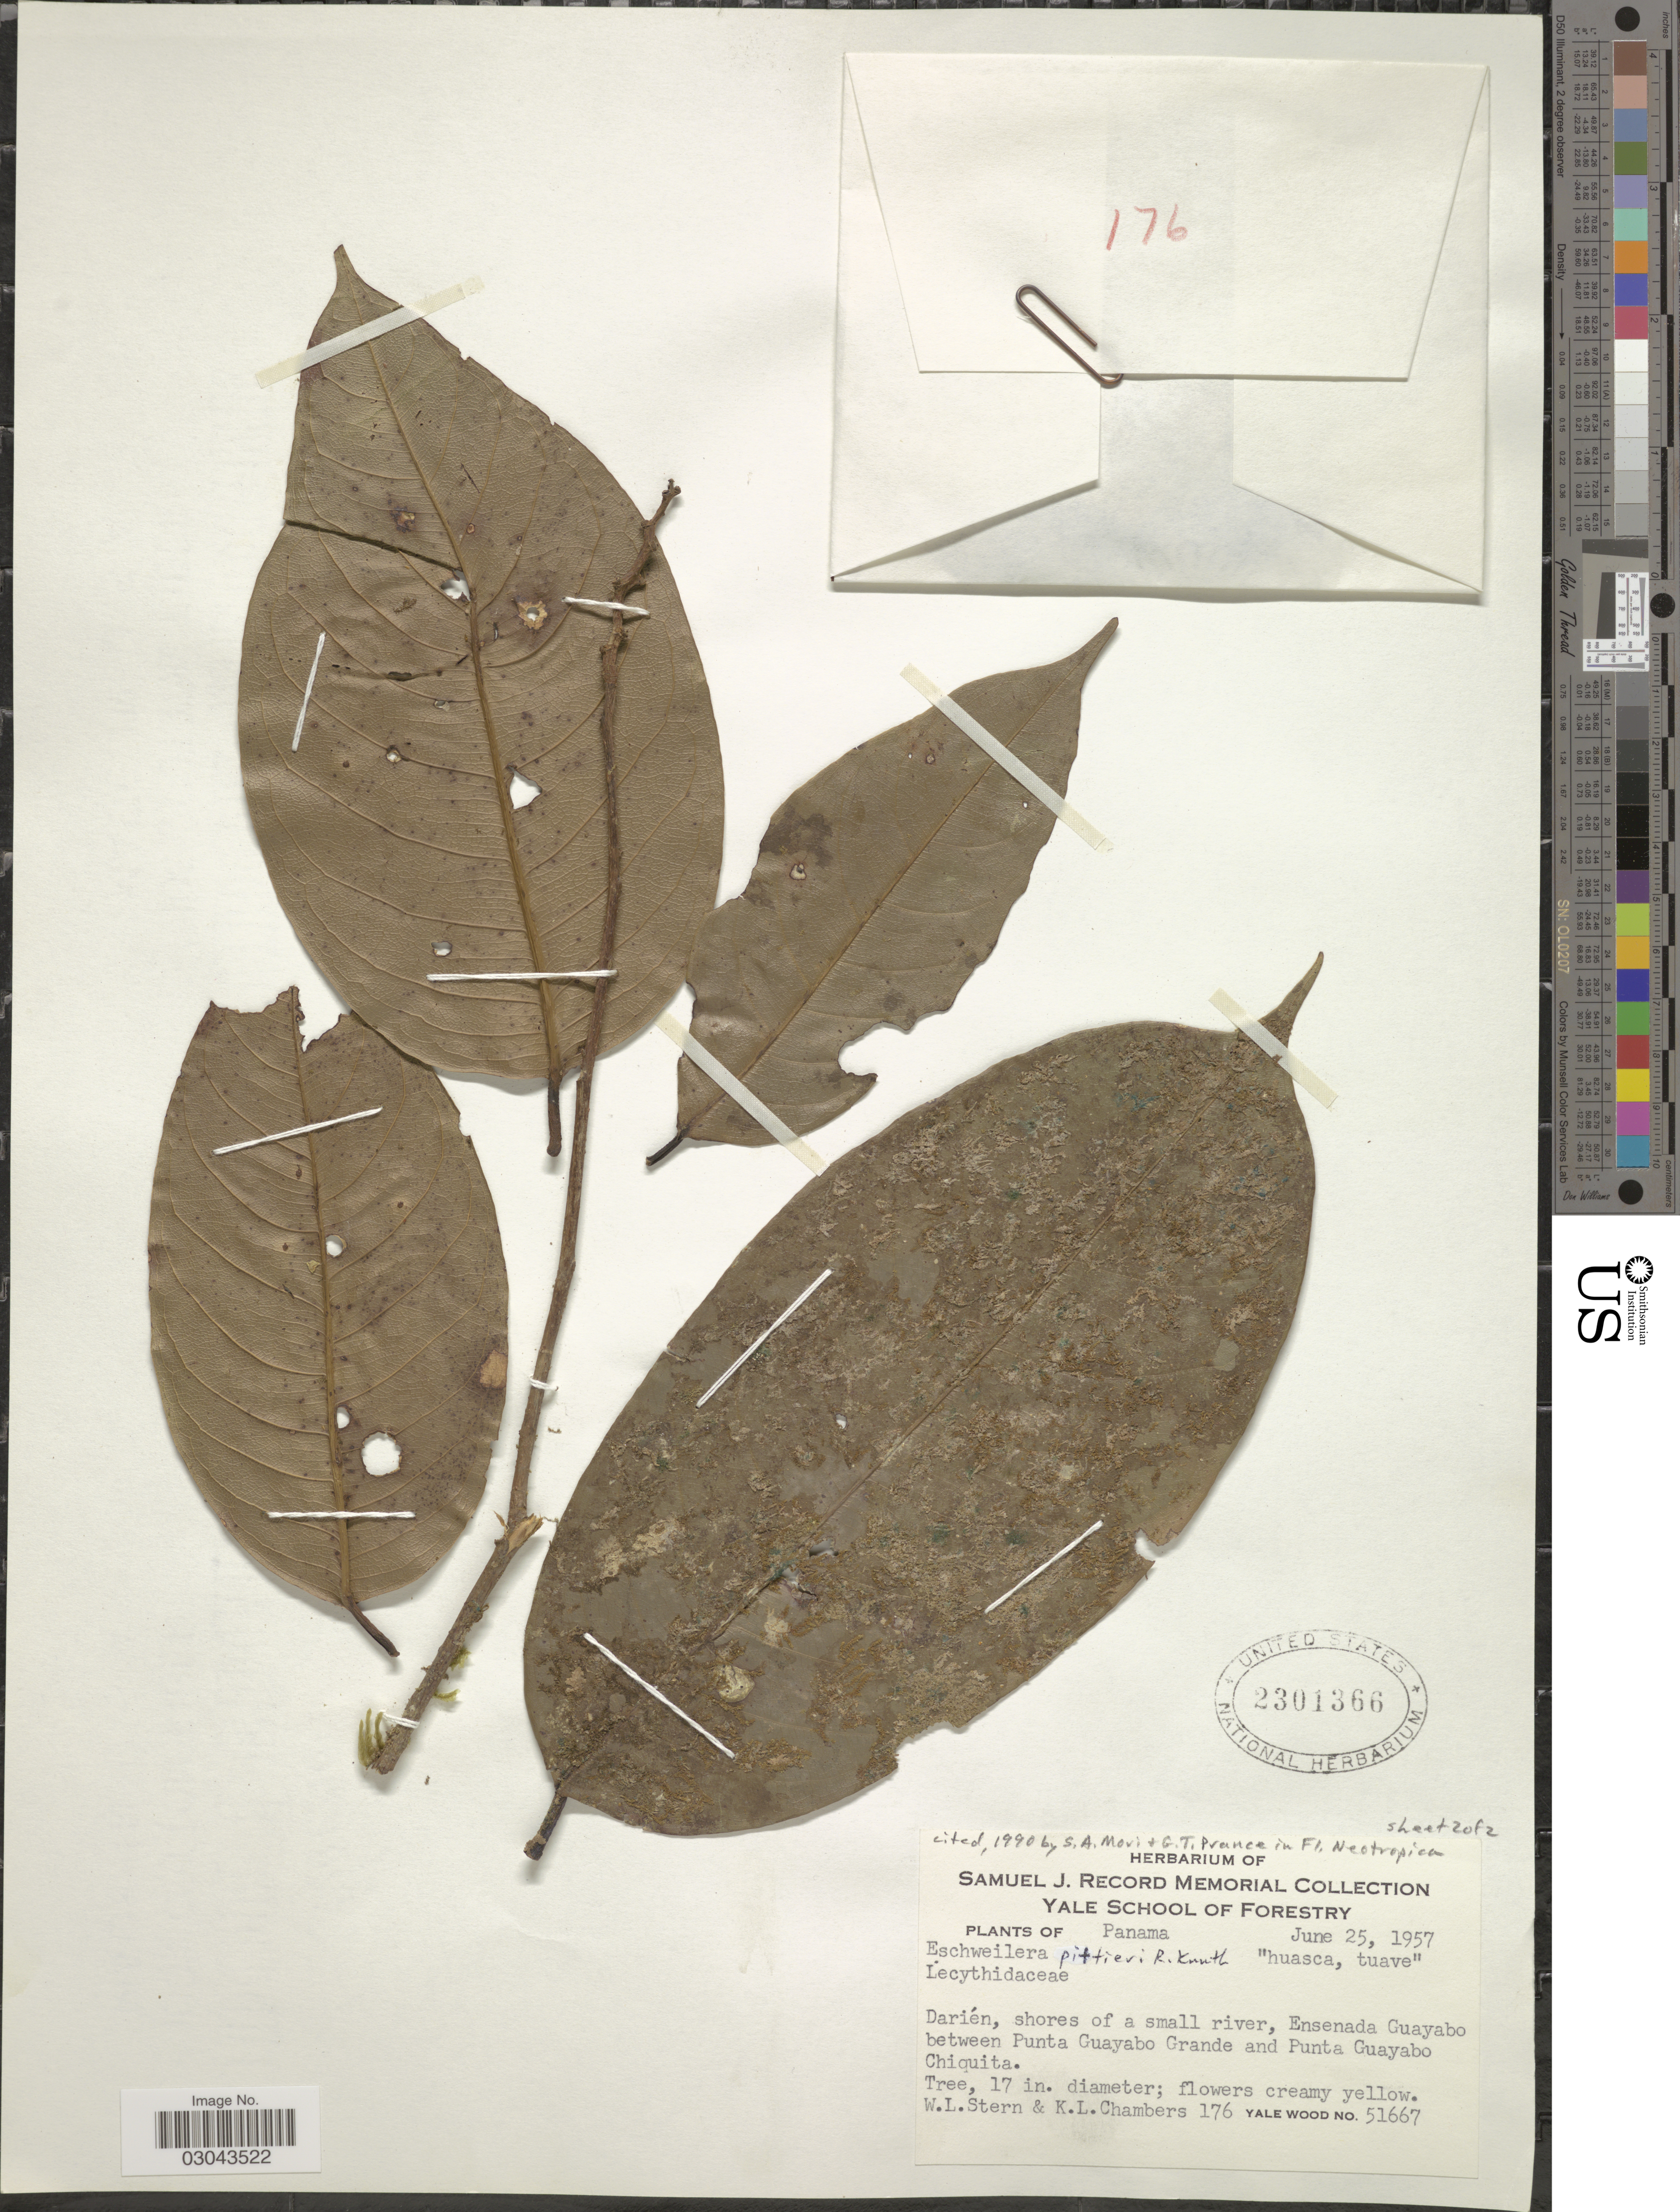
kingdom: Plantae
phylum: Tracheophyta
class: Magnoliopsida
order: Ericales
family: Lecythidaceae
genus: Eschweilera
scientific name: Eschweilera pittieri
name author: R. Knuth in Engl.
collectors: W. L. Stern, K. Chambers & Y. Wood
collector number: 176/51667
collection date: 1957-06-25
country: Panama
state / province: Darién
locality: Shores of a small river, Ensenada Guayabo between Punta Guayabo Grande and Punta Guayabo Chiquita.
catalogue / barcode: US 2301366